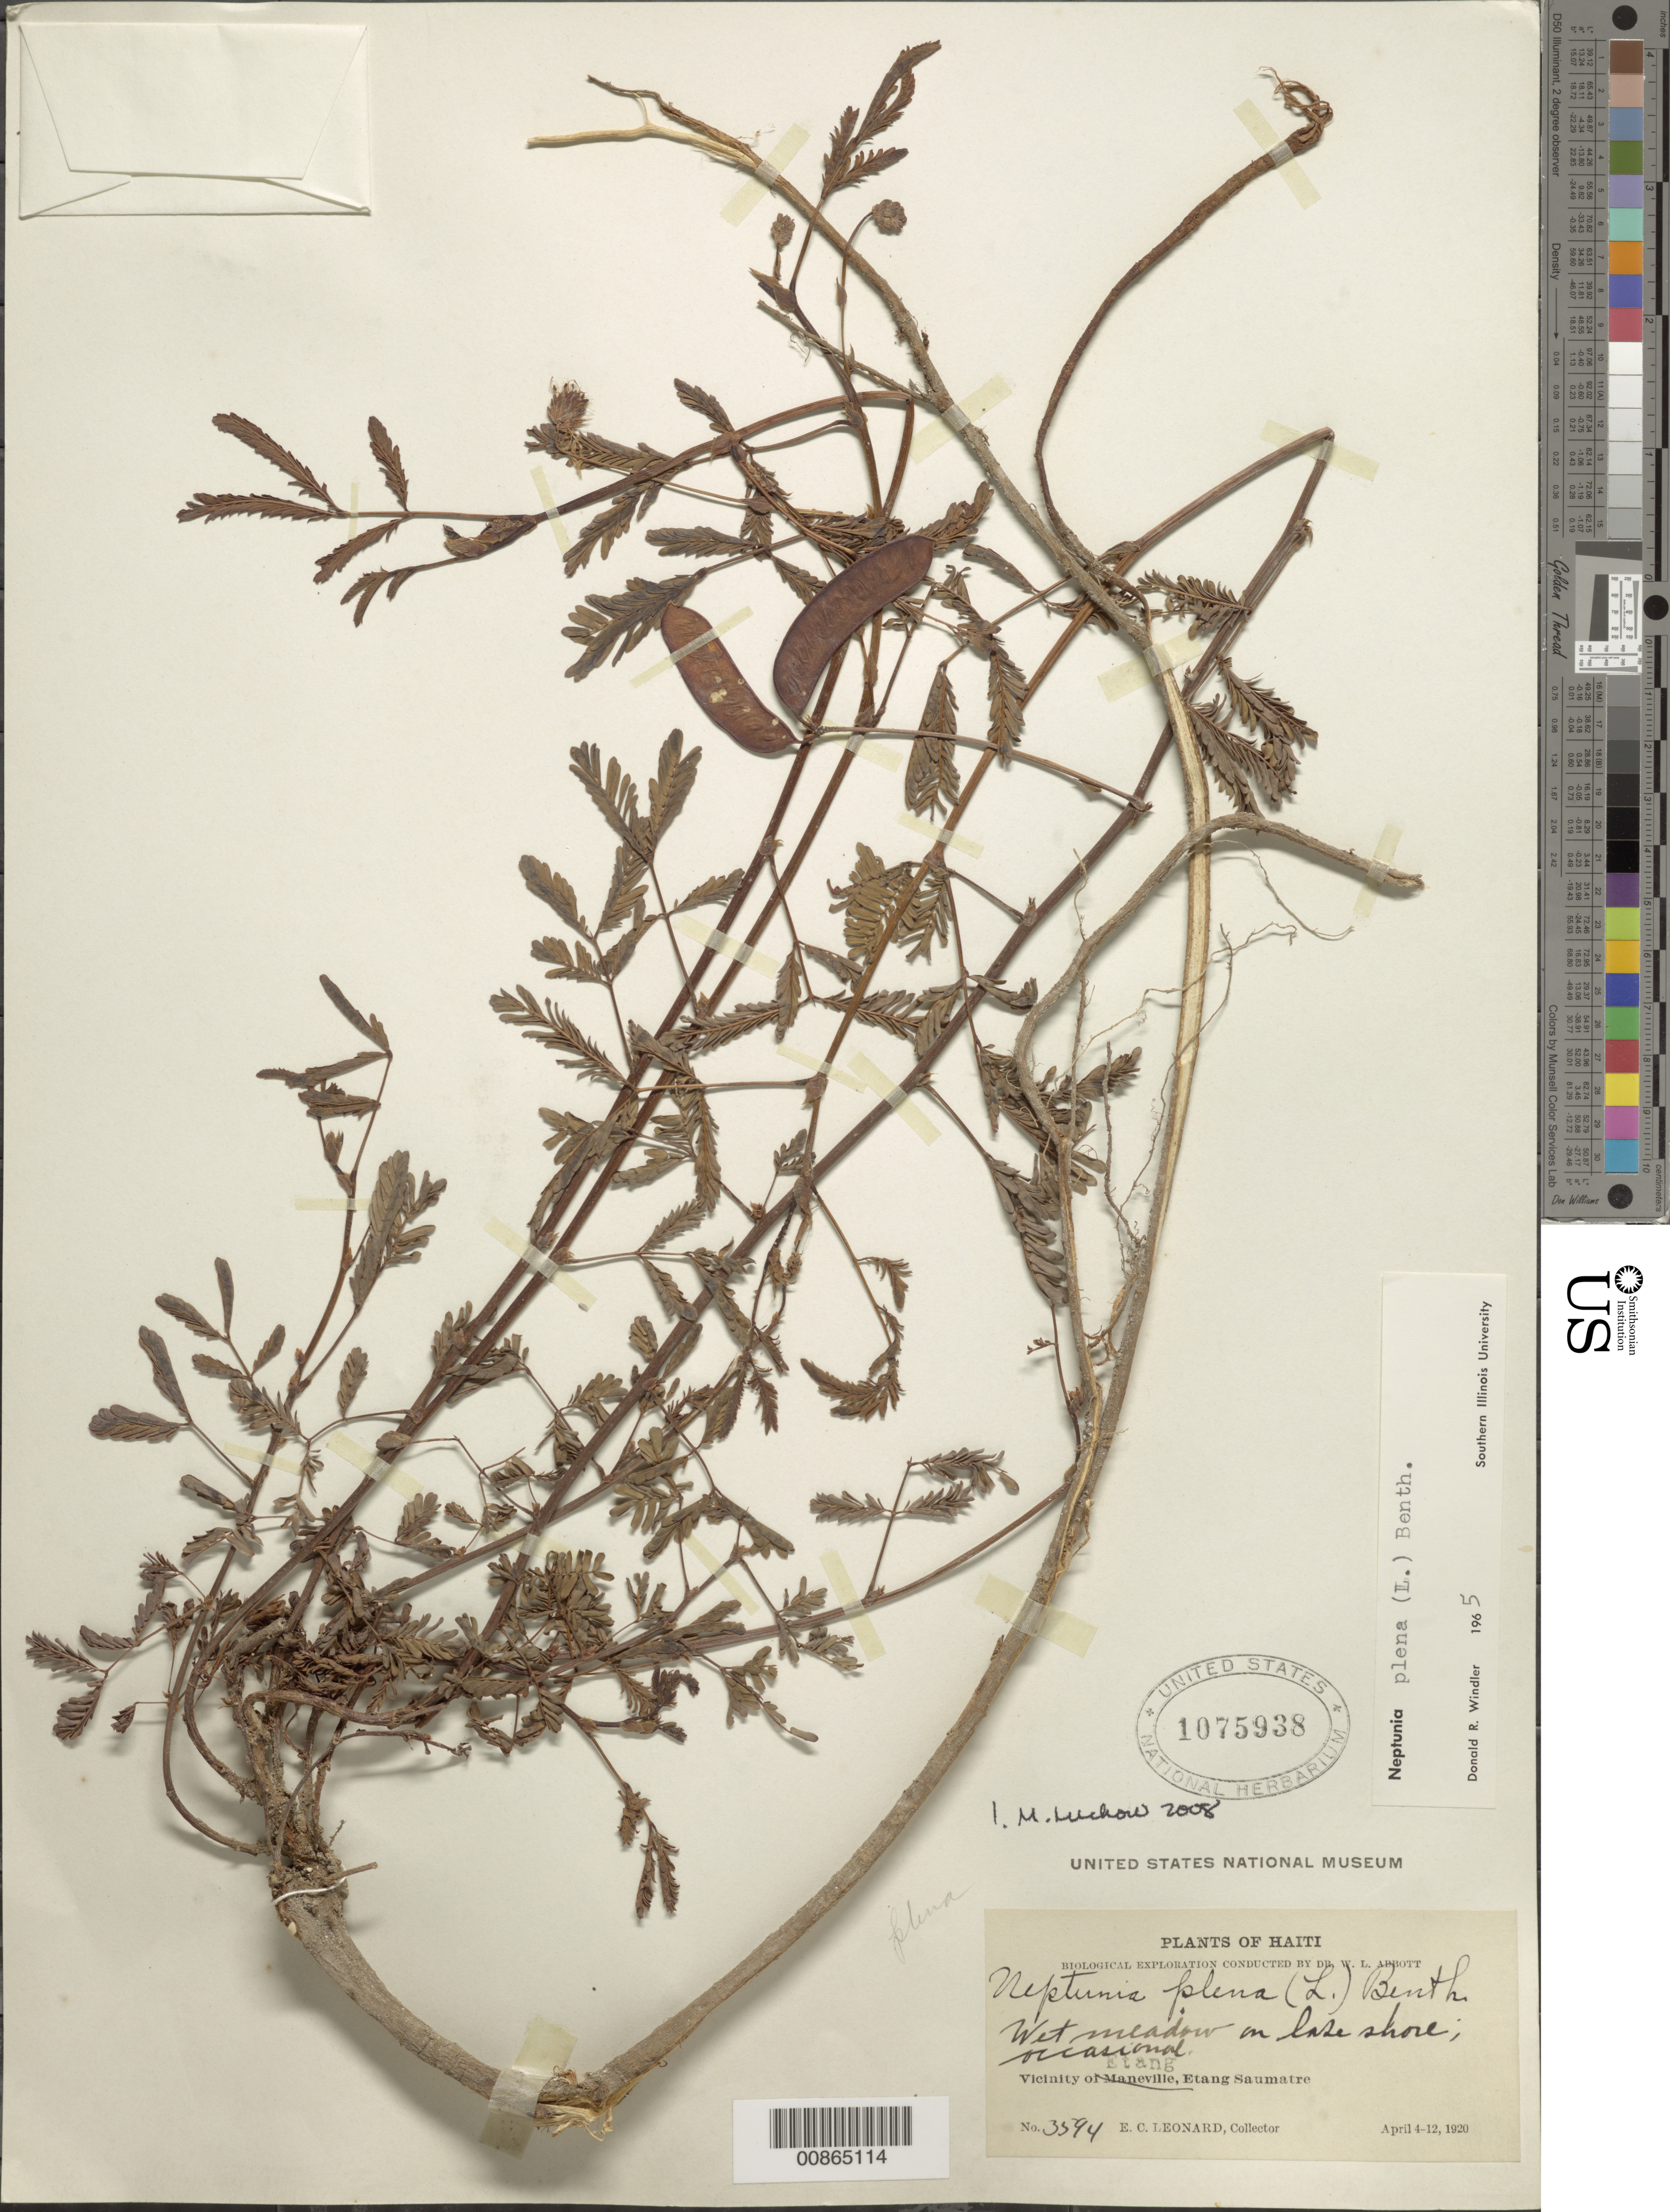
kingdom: Plantae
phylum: Tracheophyta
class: Magnoliopsida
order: Fabales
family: Fabaceae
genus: Neptunia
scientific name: Neptunia plena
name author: (L.) Benth.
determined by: Windler, D. R.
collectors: E. C. Leonard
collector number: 3594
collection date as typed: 04 Apr 1920 to 12 Apr 1920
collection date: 1920-04-04/1920-04-12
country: Haiti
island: Hispaniola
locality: Vicinity of Etang, Etang Saumatre.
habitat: Wet meadow on lake shore.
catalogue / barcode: US 1075938